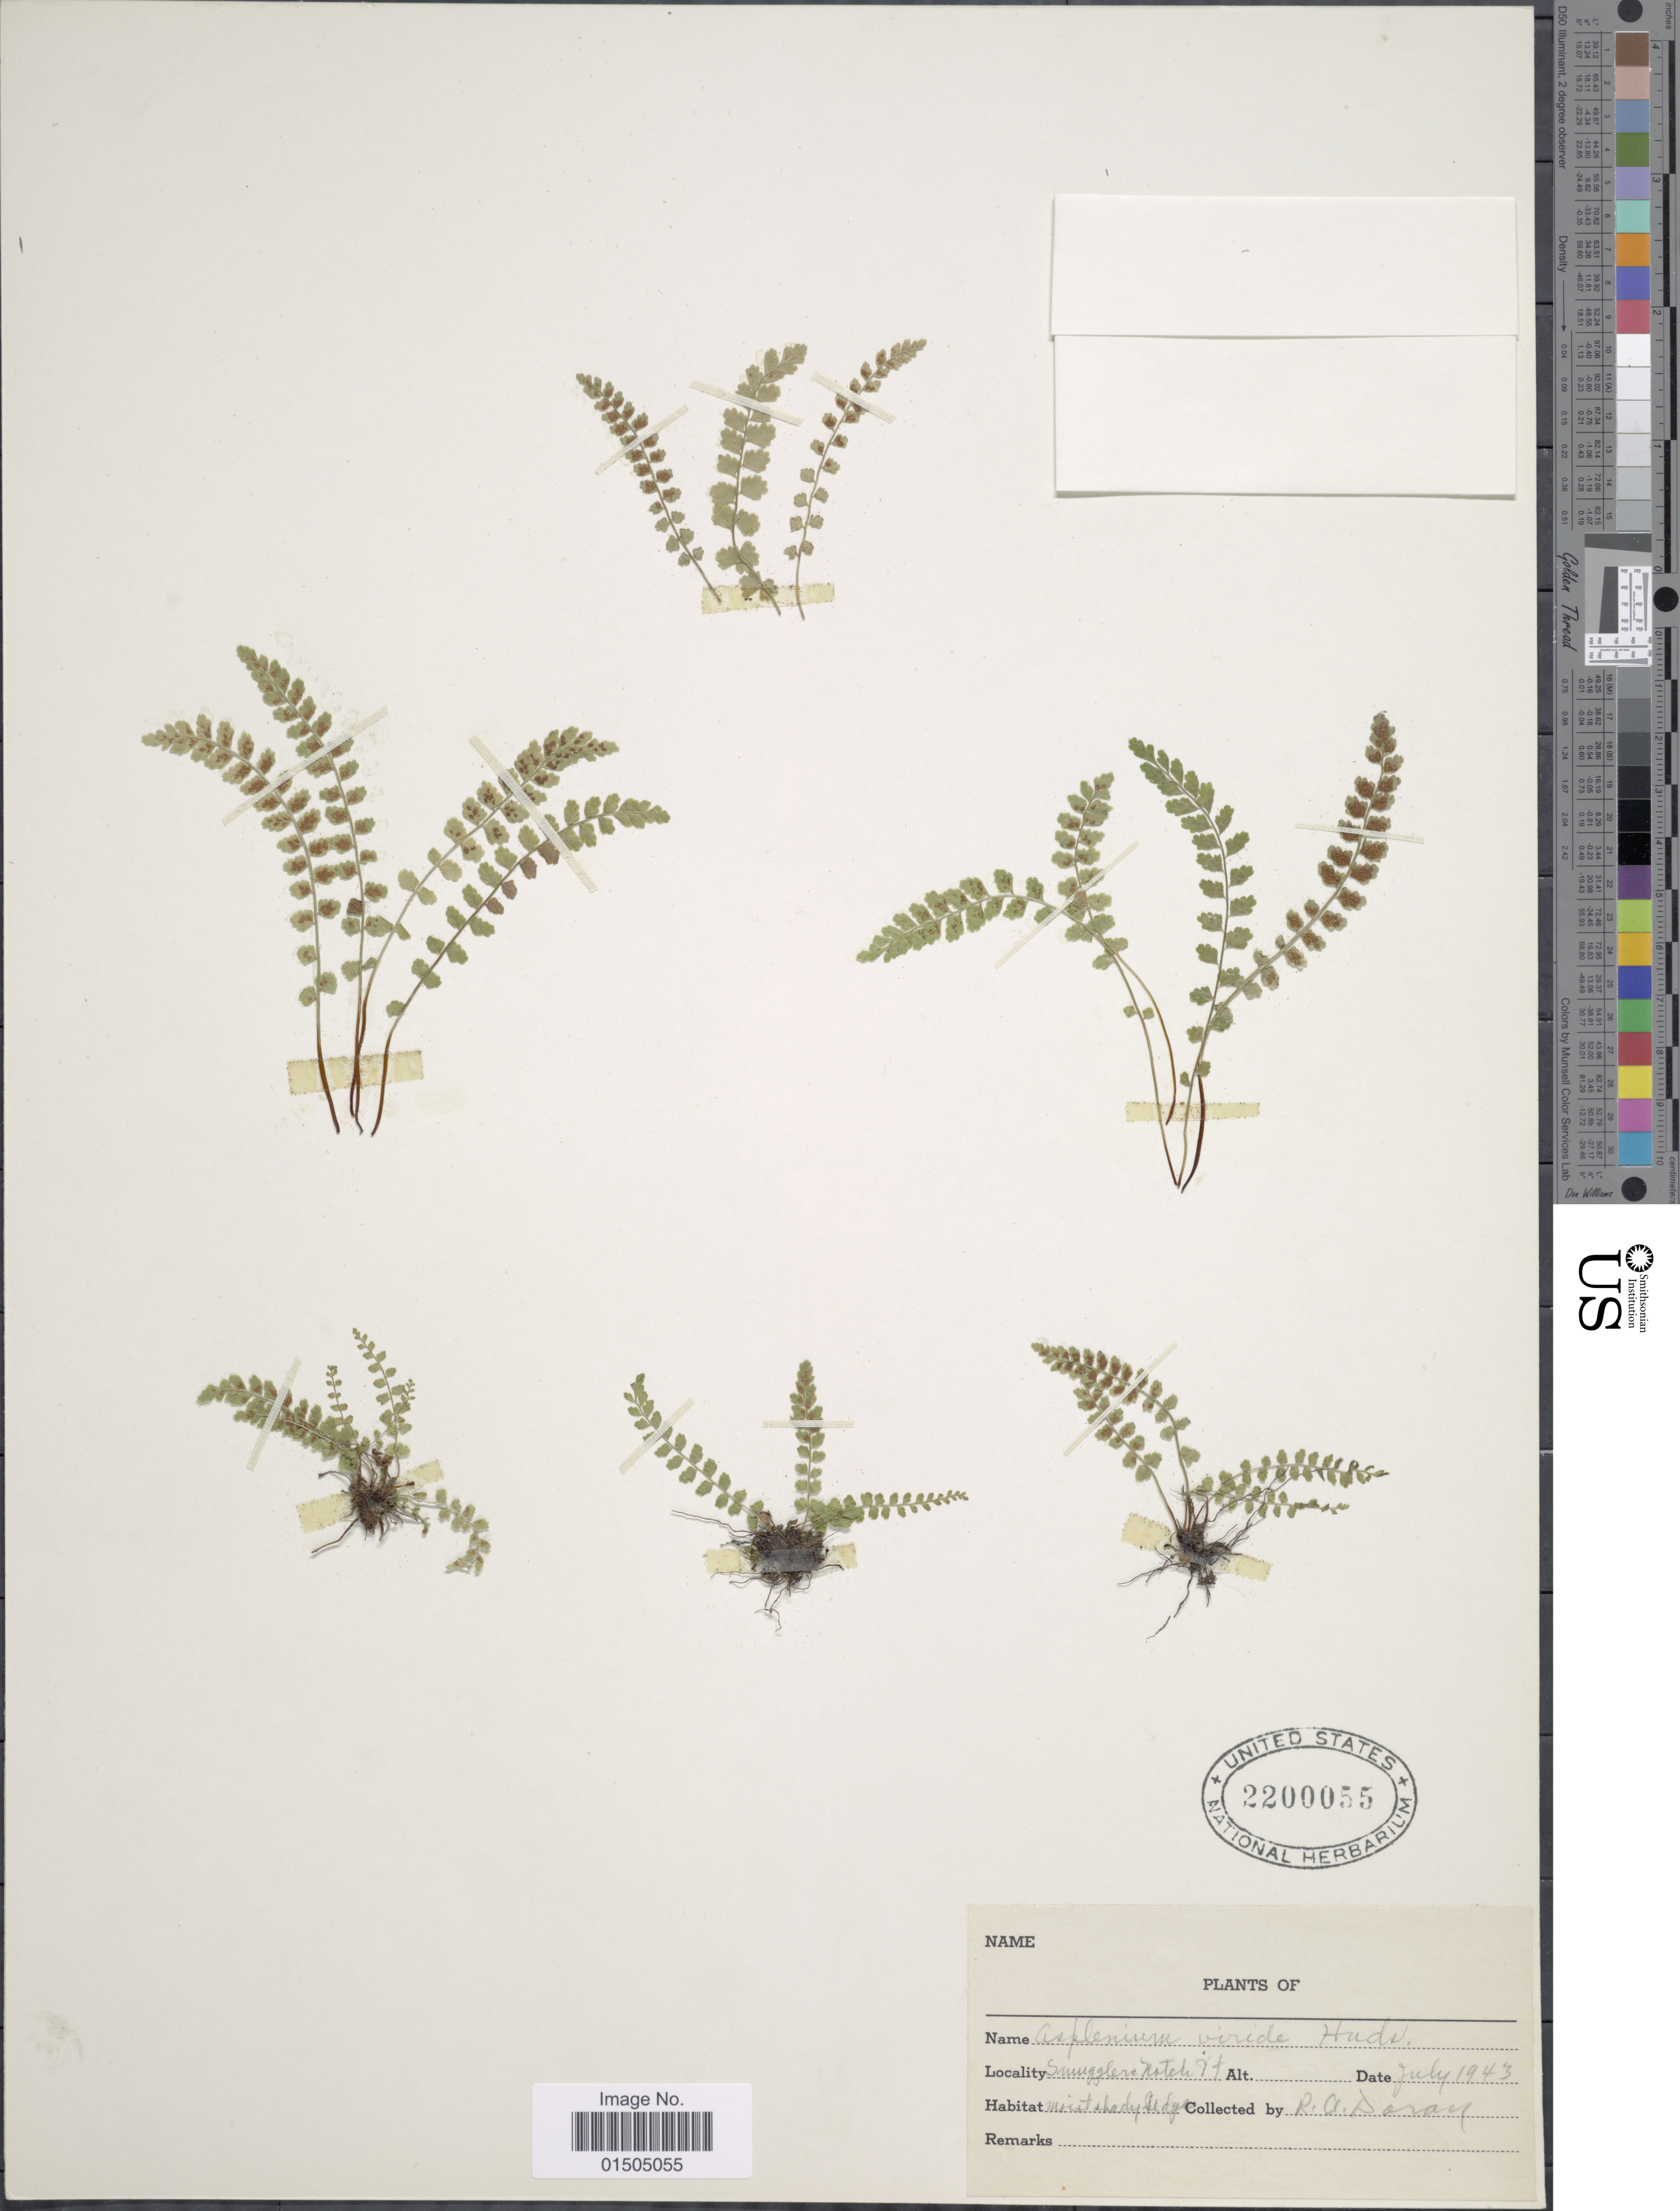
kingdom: Plantae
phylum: Tracheophyta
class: Polypodiopsida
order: Polypodiales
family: Aspleniaceae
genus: Asplenium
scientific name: Asplenium trichomanes-ramosum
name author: L.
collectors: R. Doray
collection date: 1943-07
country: United States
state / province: Vermont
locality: Smugglers Notch.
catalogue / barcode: US 2200055